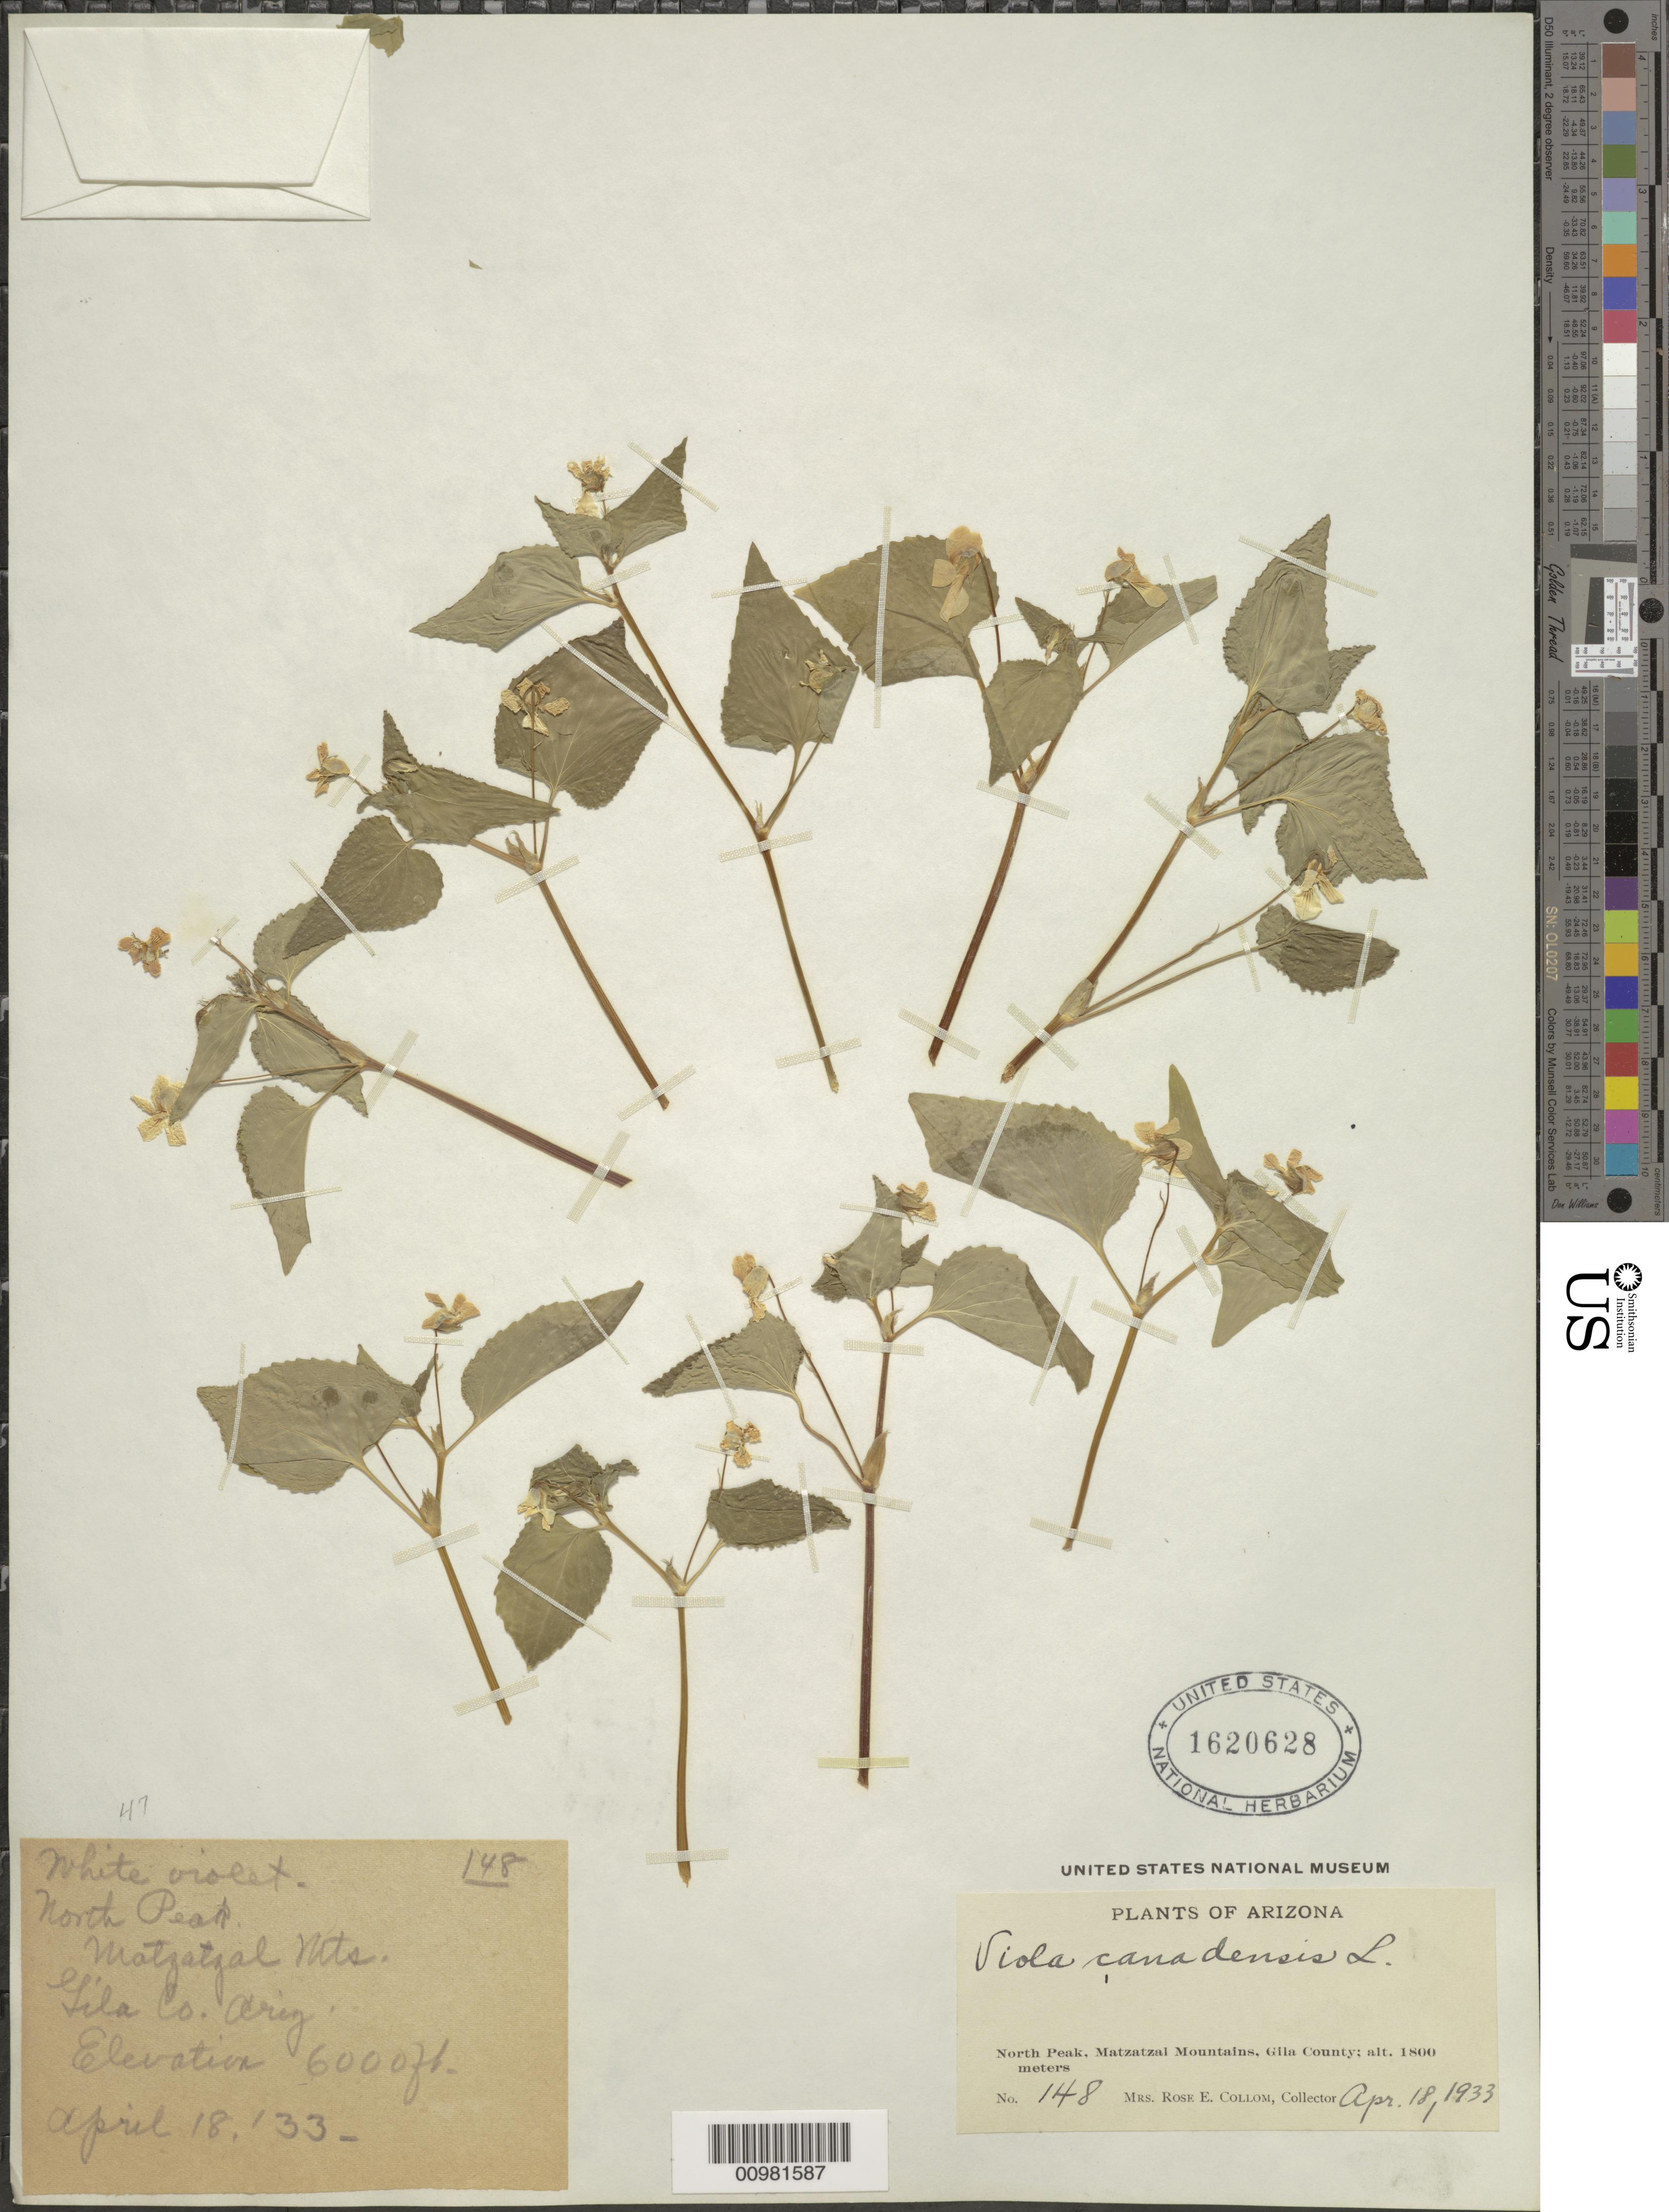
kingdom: Plantae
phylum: Tracheophyta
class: Magnoliopsida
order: Malpighiales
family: Violaceae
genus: Viola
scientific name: Viola canadensis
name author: L.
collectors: R. E. Collom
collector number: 148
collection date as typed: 18 Apr 1933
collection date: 1933-04-18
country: United States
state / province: Arizona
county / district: Gila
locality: Matzatzal Mts, North Peak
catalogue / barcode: US 1620628